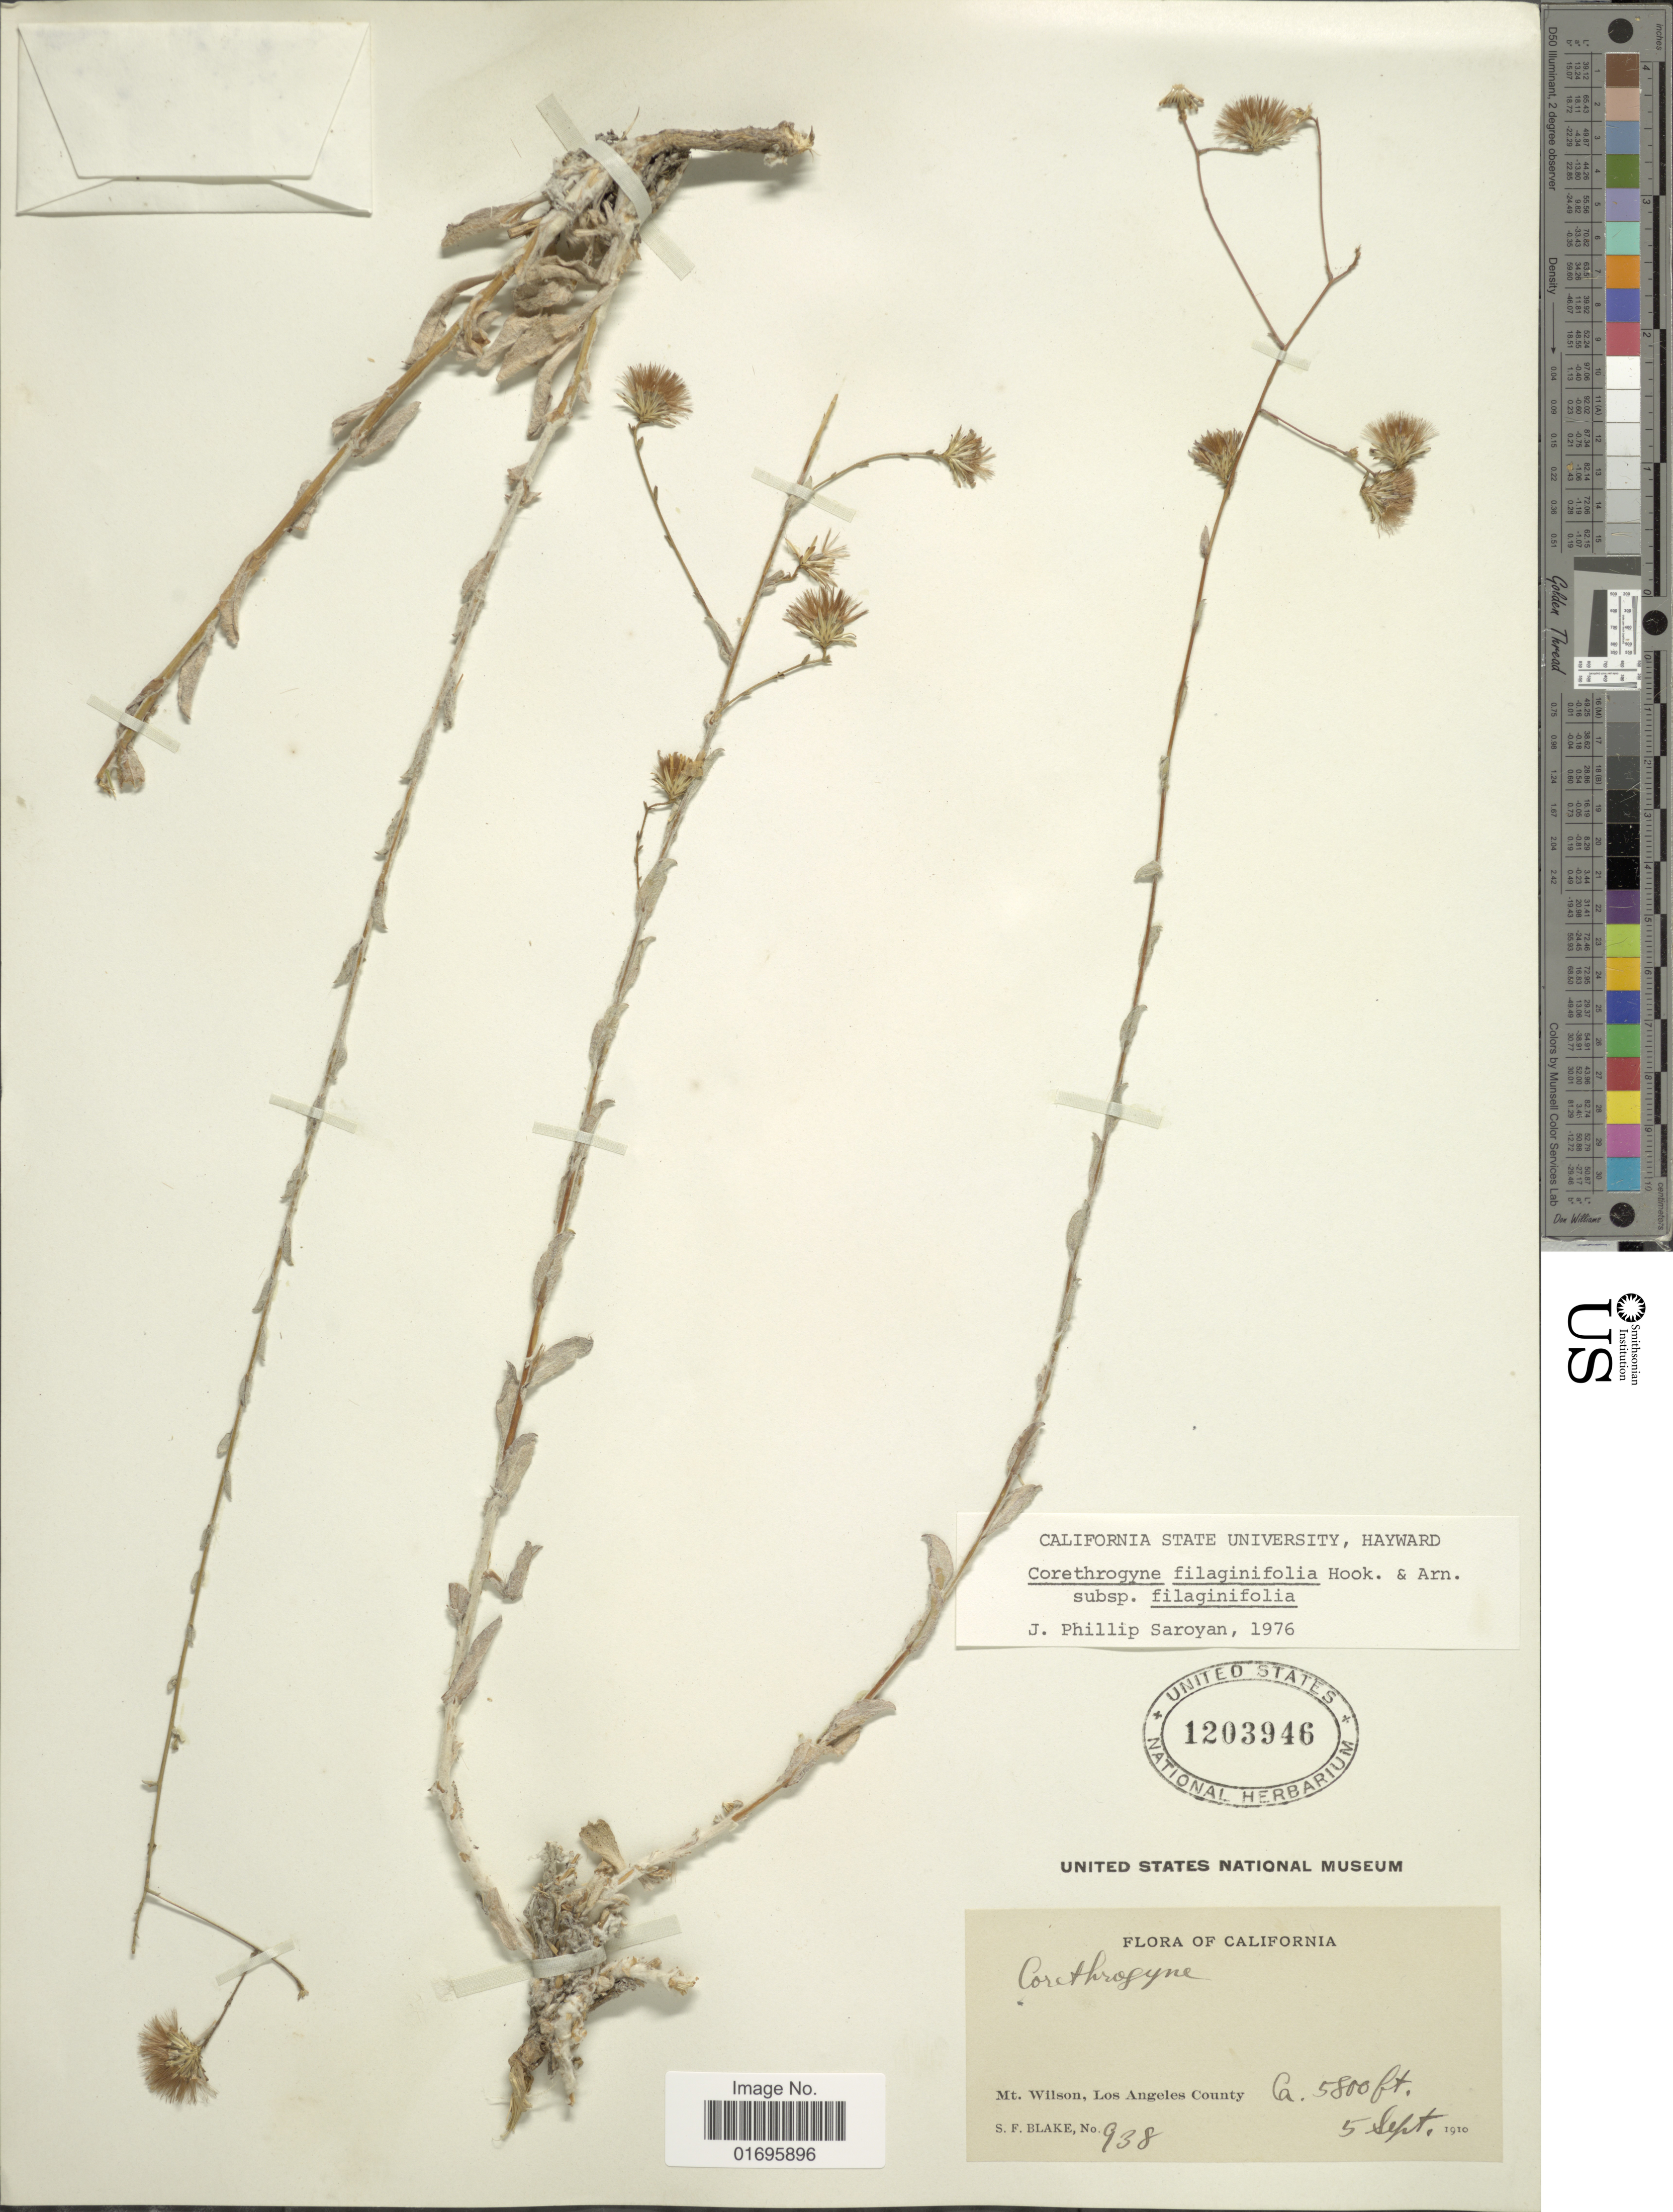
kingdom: Plantae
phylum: Tracheophyta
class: Magnoliopsida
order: Asterales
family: Asteraceae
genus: Corethrogyne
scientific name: Corethrogyne filaginifolia var. filaginifolia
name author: (Hook.) Nutt.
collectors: S. Blake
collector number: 938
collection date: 1910-09-05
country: United States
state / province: California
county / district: Los Angeles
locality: Mt. Wilson, Los Angeles County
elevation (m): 1768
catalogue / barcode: US 1203946